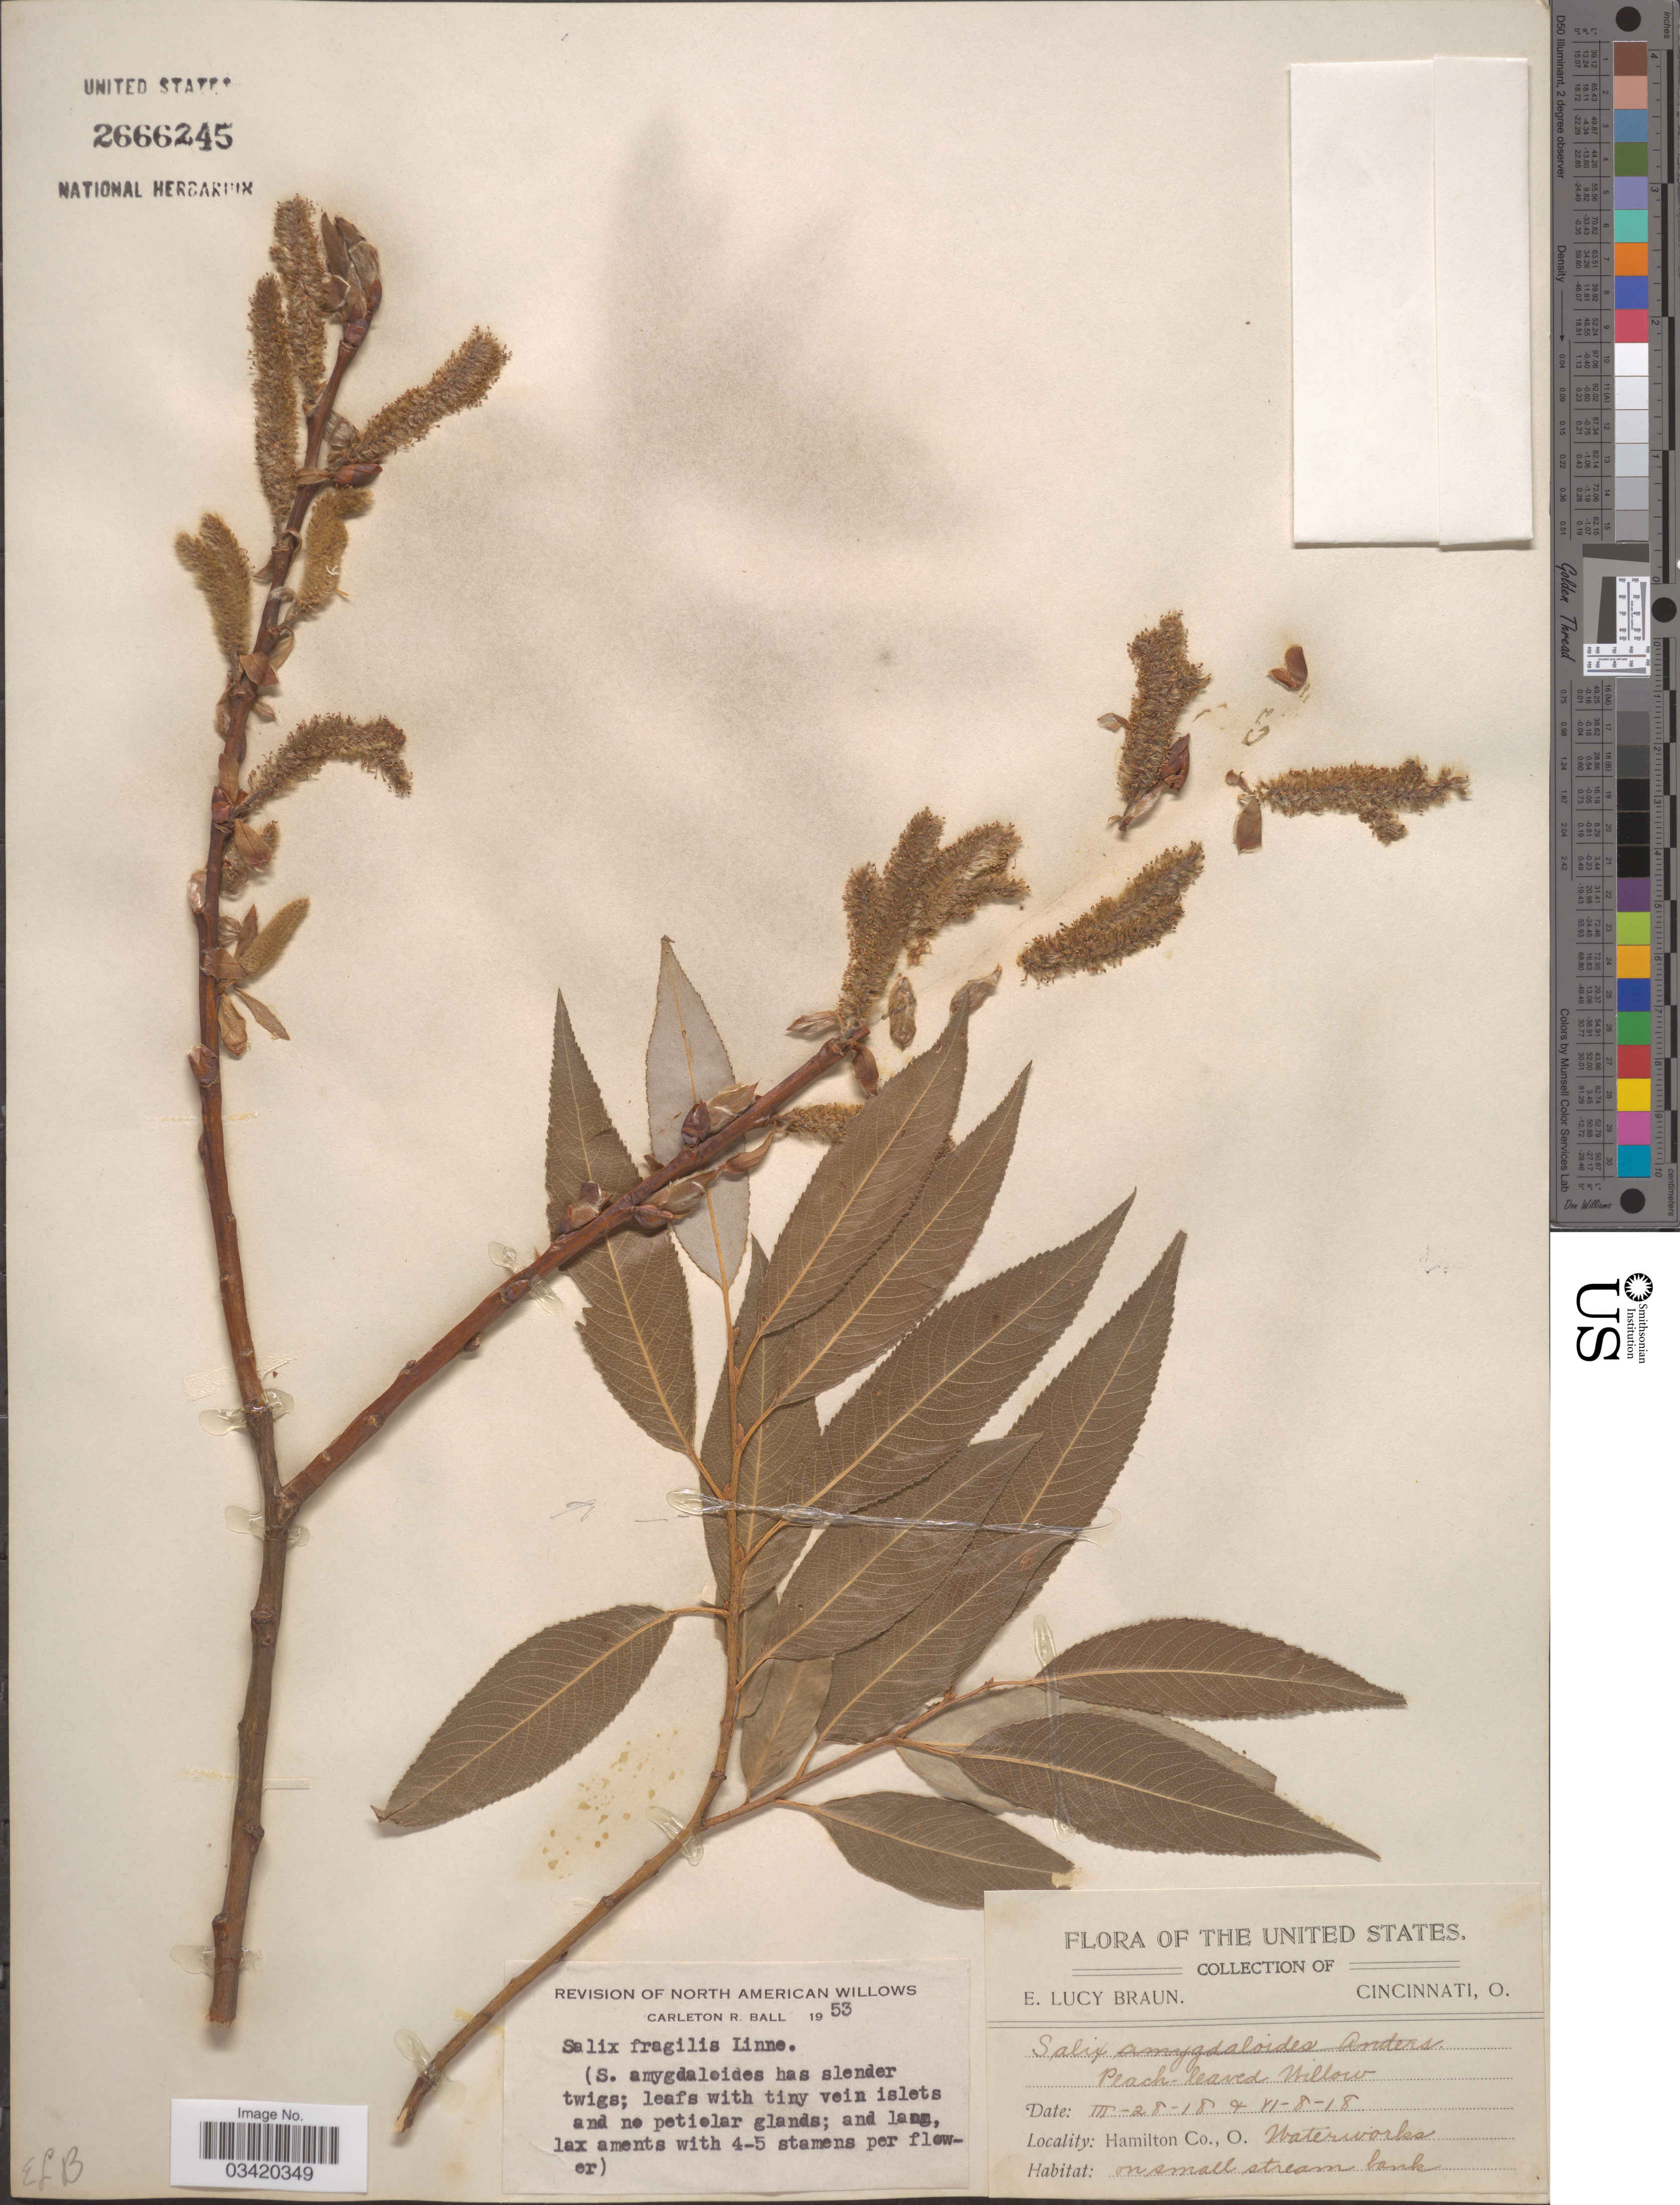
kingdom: Plantae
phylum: Tracheophyta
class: Magnoliopsida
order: Malpighiales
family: Salicaceae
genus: Salix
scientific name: Salix fragilis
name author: L.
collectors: E. L. Braun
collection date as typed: Transcribed d/m/y: 28/3/18 to 8/6/18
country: United States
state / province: Ohio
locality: Hamilton Co. Waterworks on small stream bank.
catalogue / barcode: US 2666245